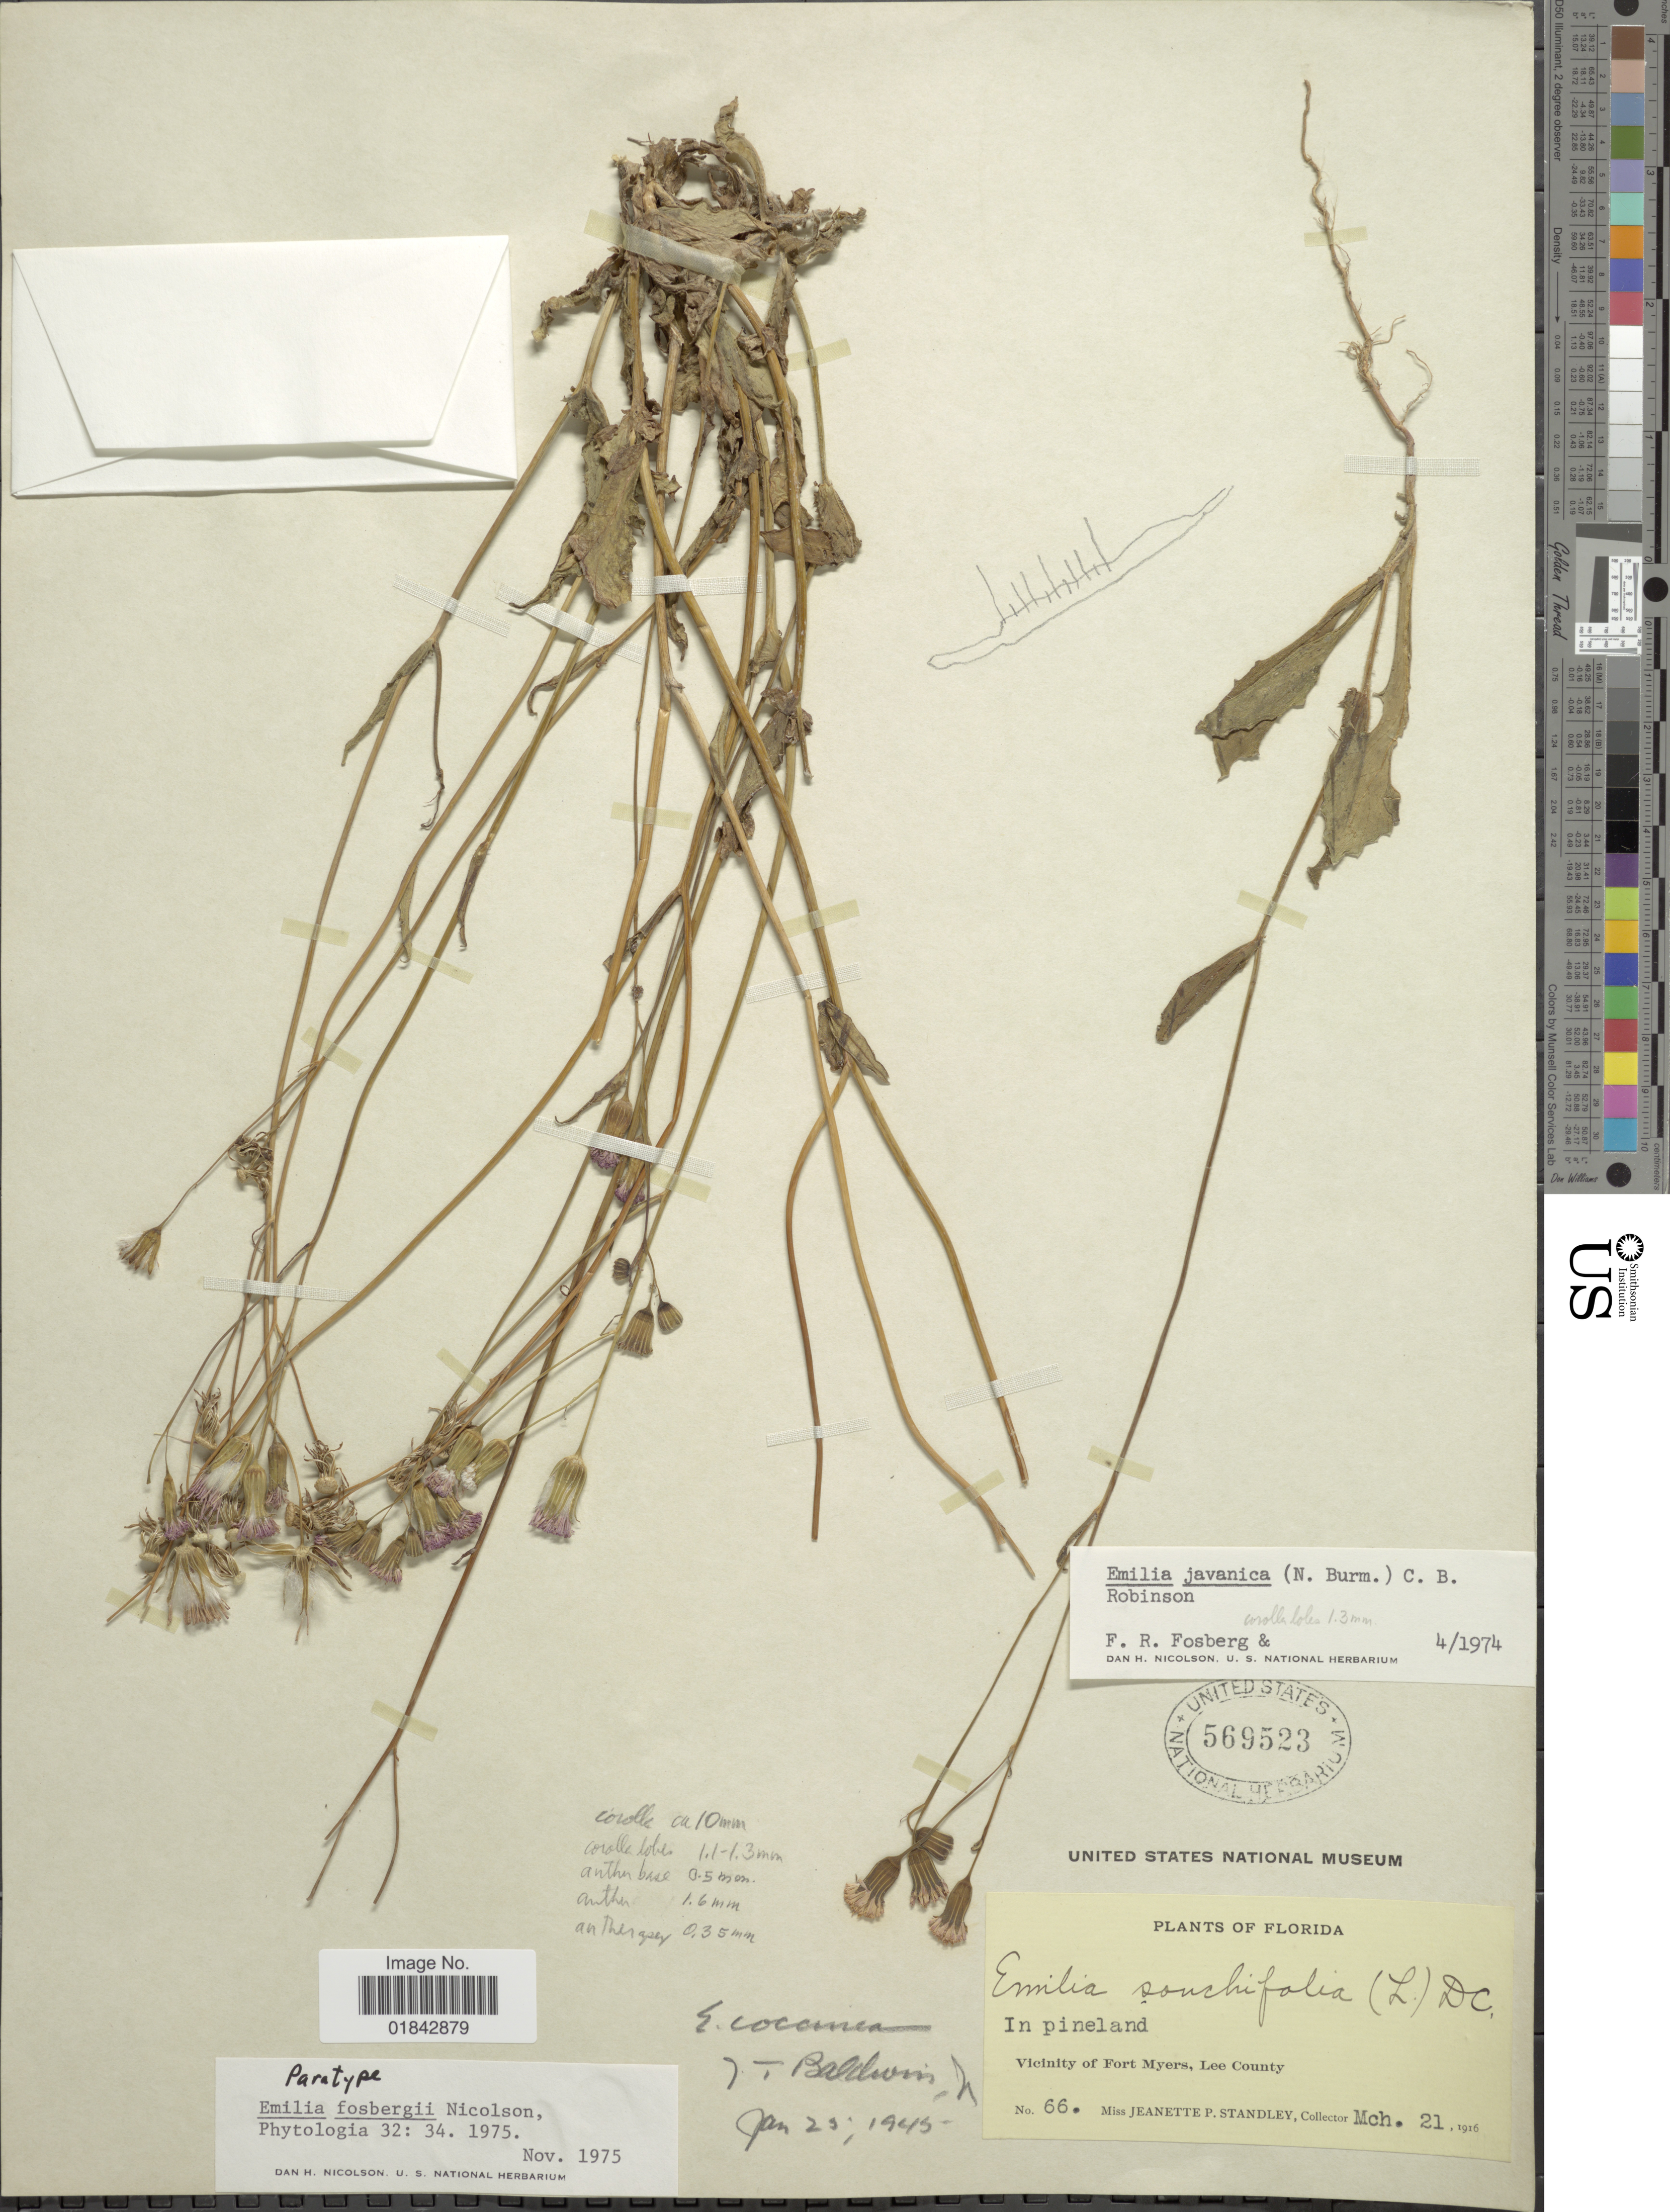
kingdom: Plantae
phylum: Tracheophyta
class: Magnoliopsida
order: Asterales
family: Asteraceae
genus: Emilia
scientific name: Emilia fosbergii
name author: Nicolson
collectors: J. P. Standley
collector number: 66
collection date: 1916-03-21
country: United States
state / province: Florida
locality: In pineland, vicinity of Fort Myers, Lee County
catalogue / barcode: US 569523